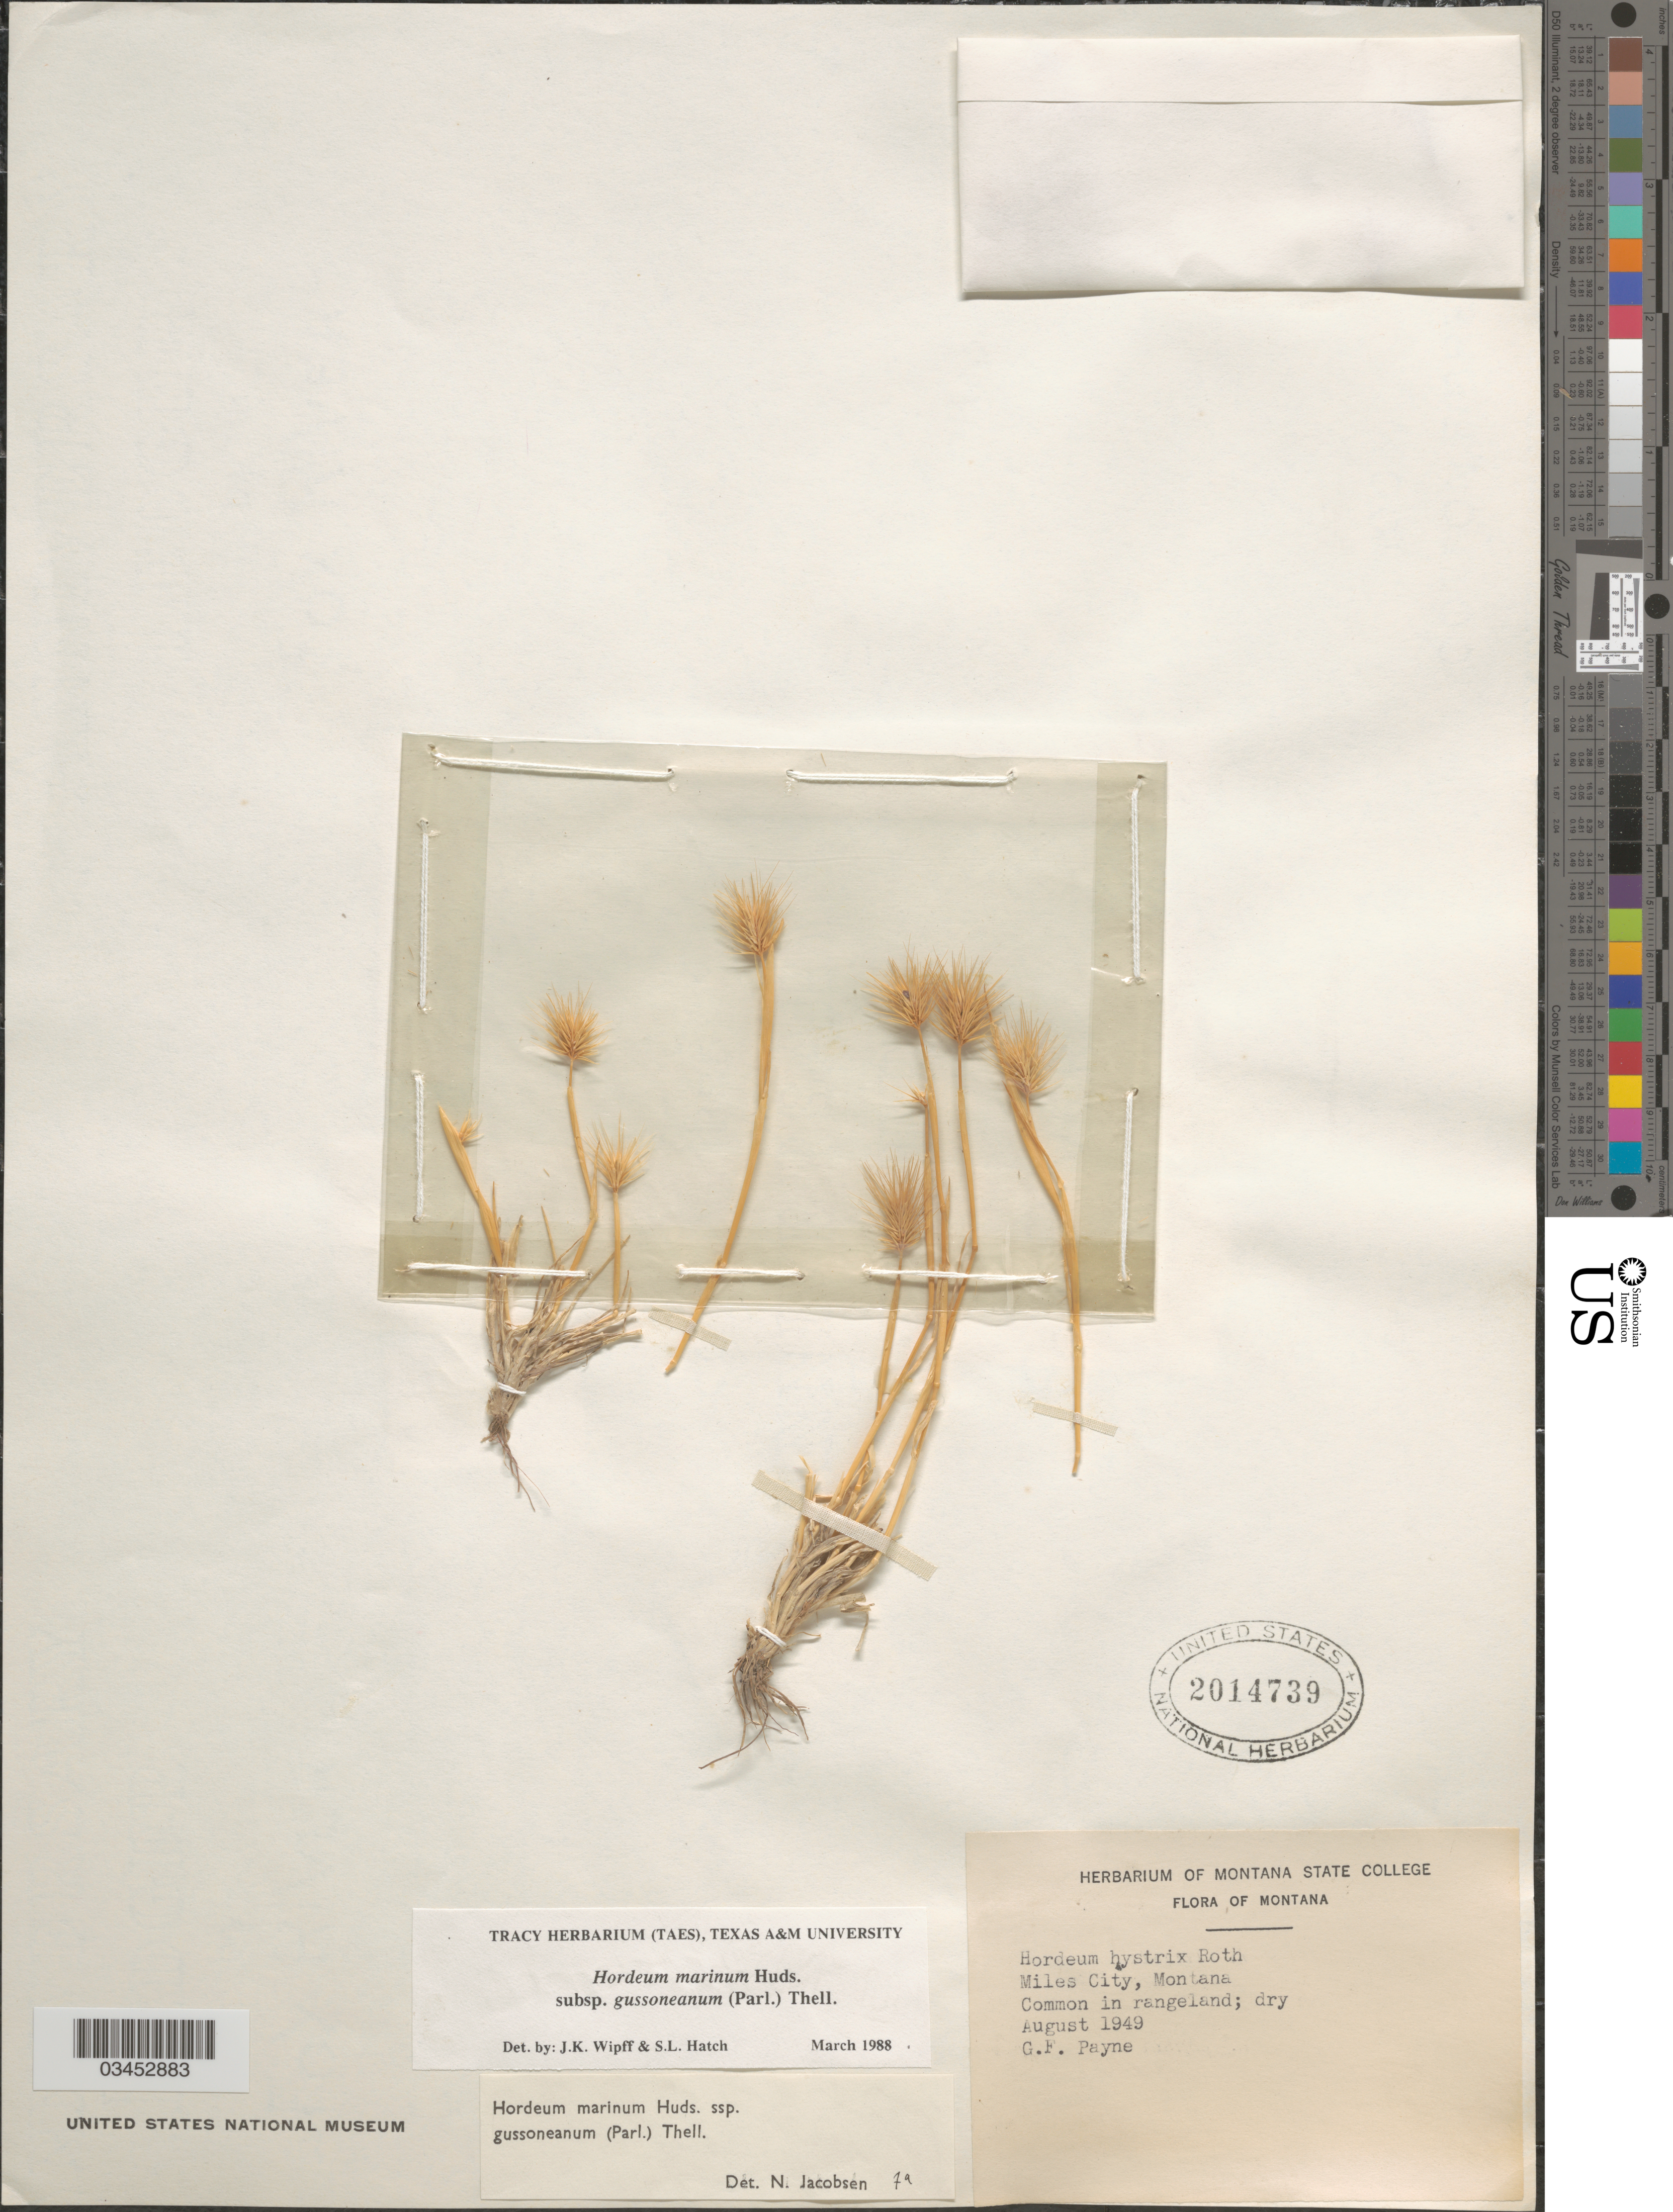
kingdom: Plantae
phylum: Tracheophyta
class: Liliopsida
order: Poales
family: Poaceae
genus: Hordeum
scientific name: Hordeum marinum subsp. gussoneanum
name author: (Parl.) Thell.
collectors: G. Payne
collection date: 1949-08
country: United States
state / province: Montana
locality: Miles City.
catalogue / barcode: US 2014739